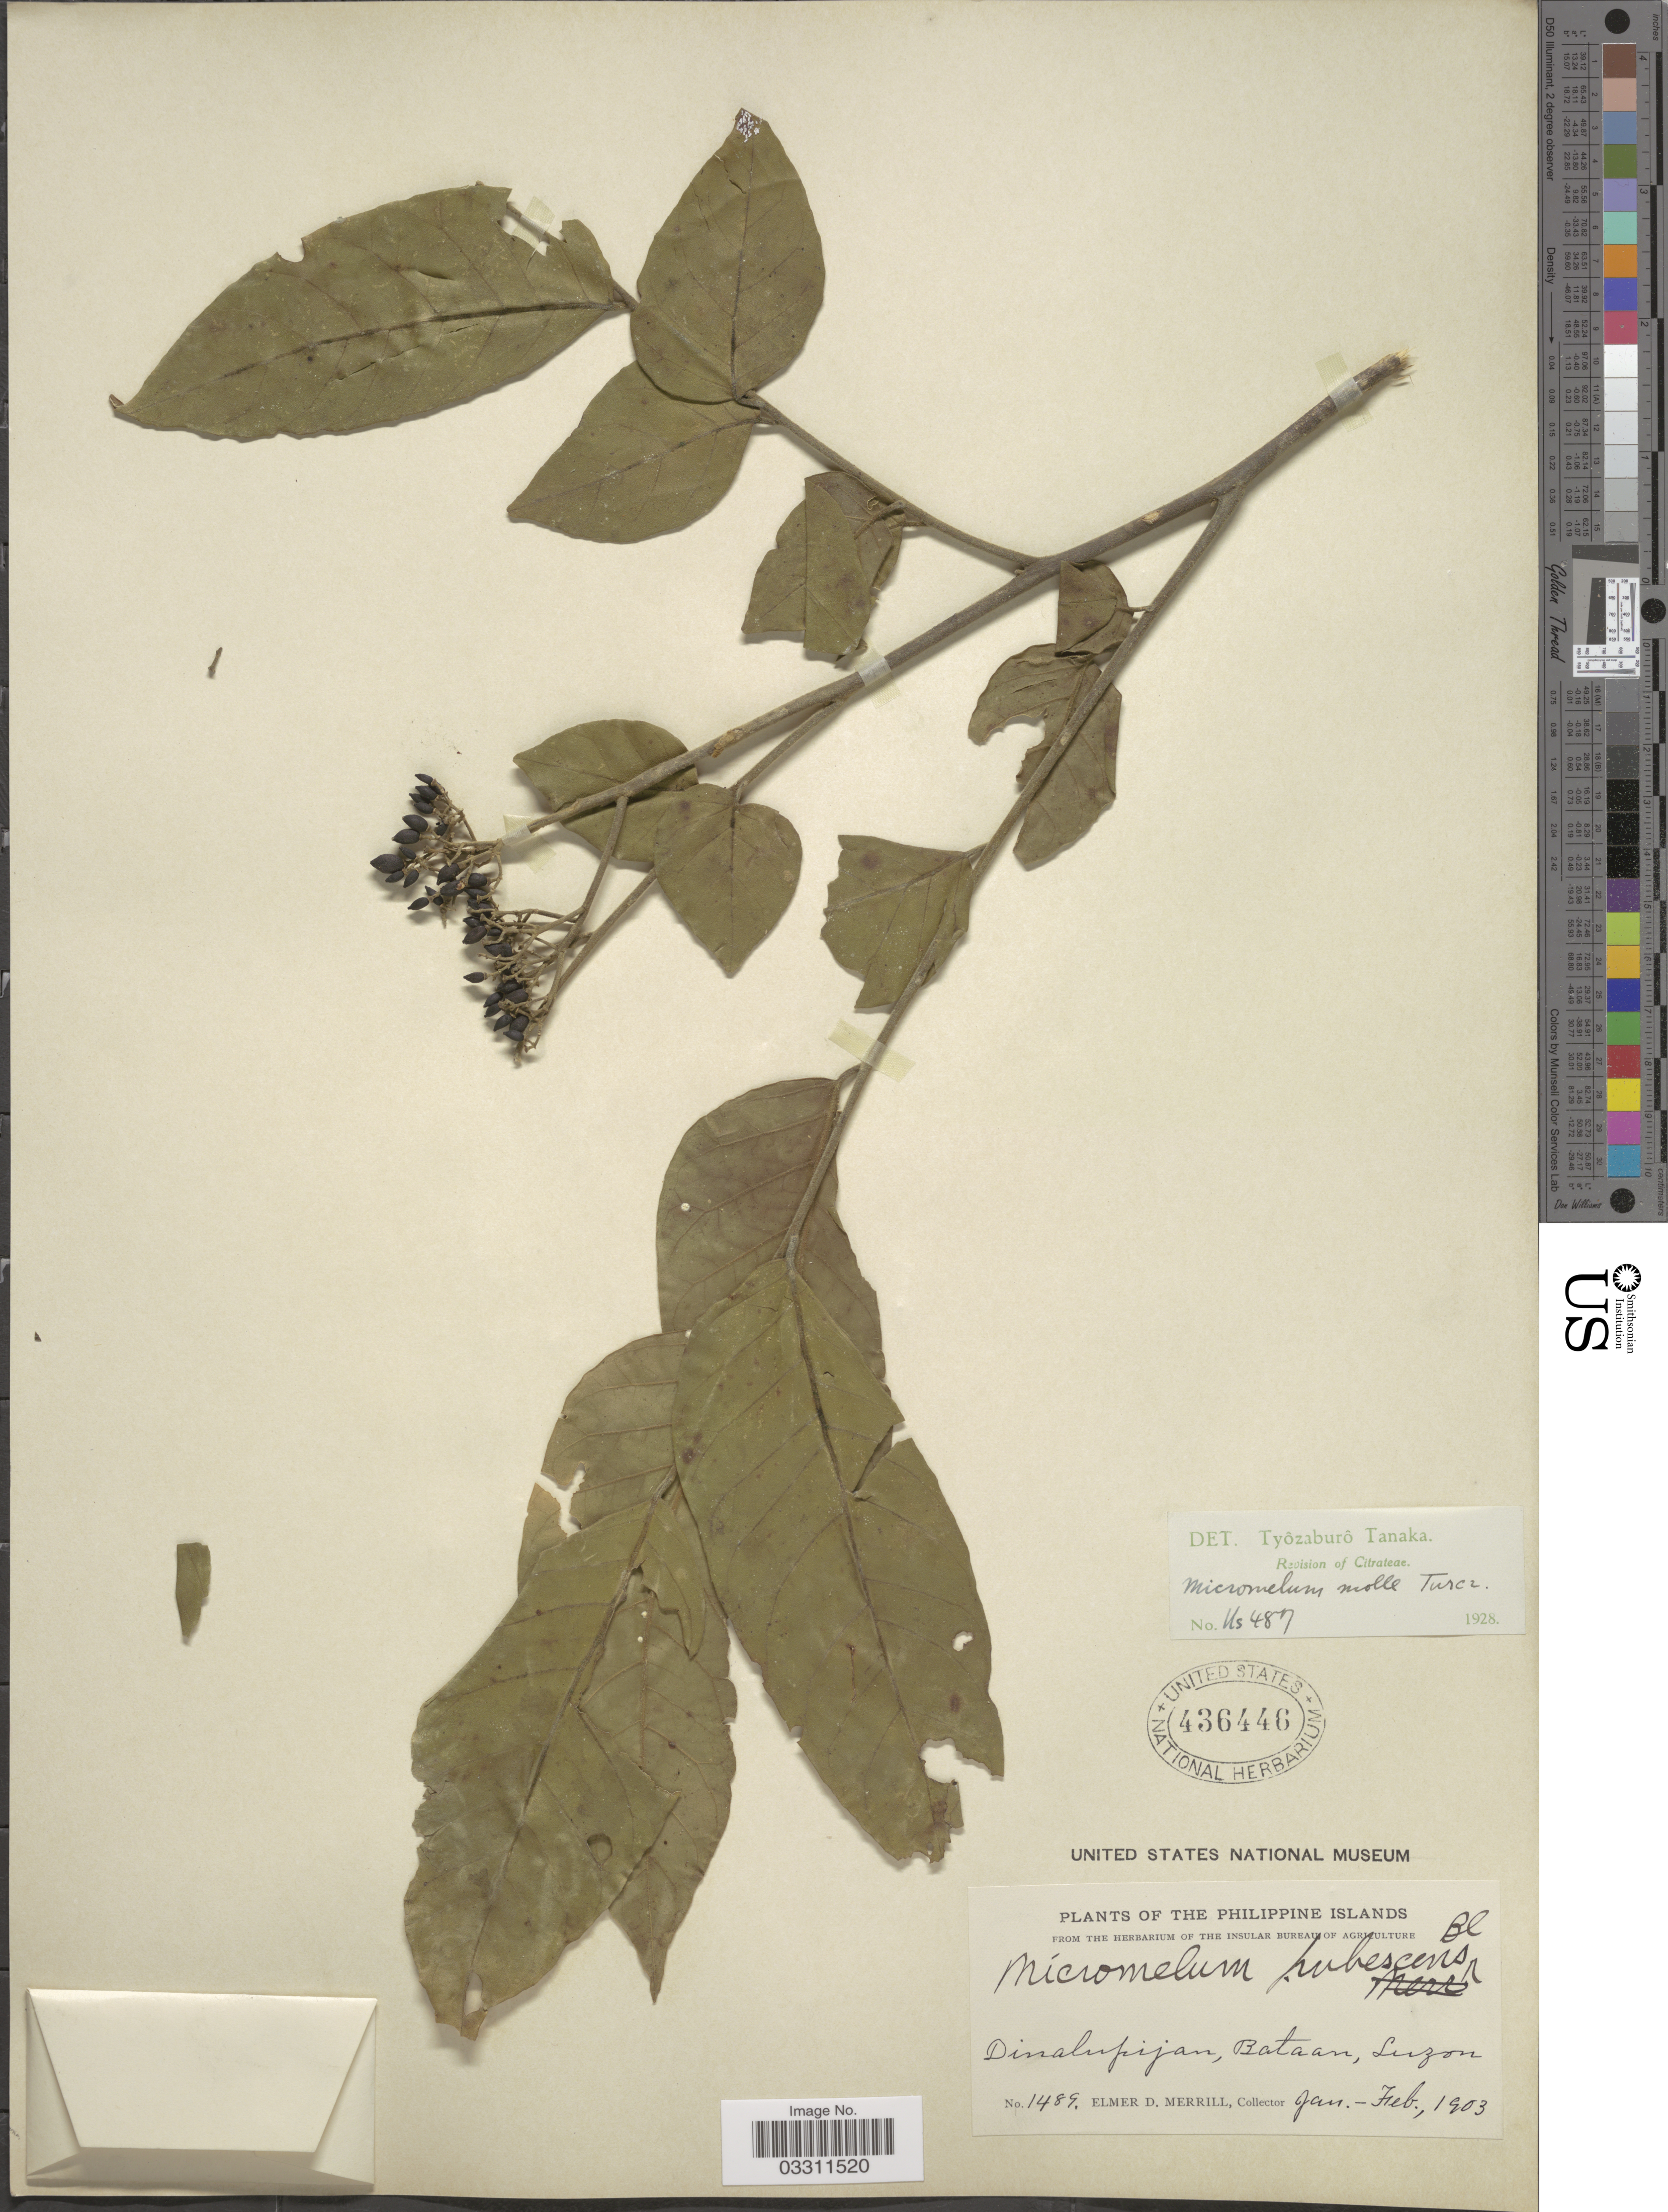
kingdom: Plantae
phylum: Tracheophyta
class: Magnoliopsida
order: Sapindales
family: Rutaceae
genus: Micromelum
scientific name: Micromelum molle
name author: Turcz.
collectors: E. D. Merrill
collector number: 1489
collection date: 1903-01/1903-02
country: Philippines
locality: Dinalupijan, Bataan, Luzon.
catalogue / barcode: US 436446